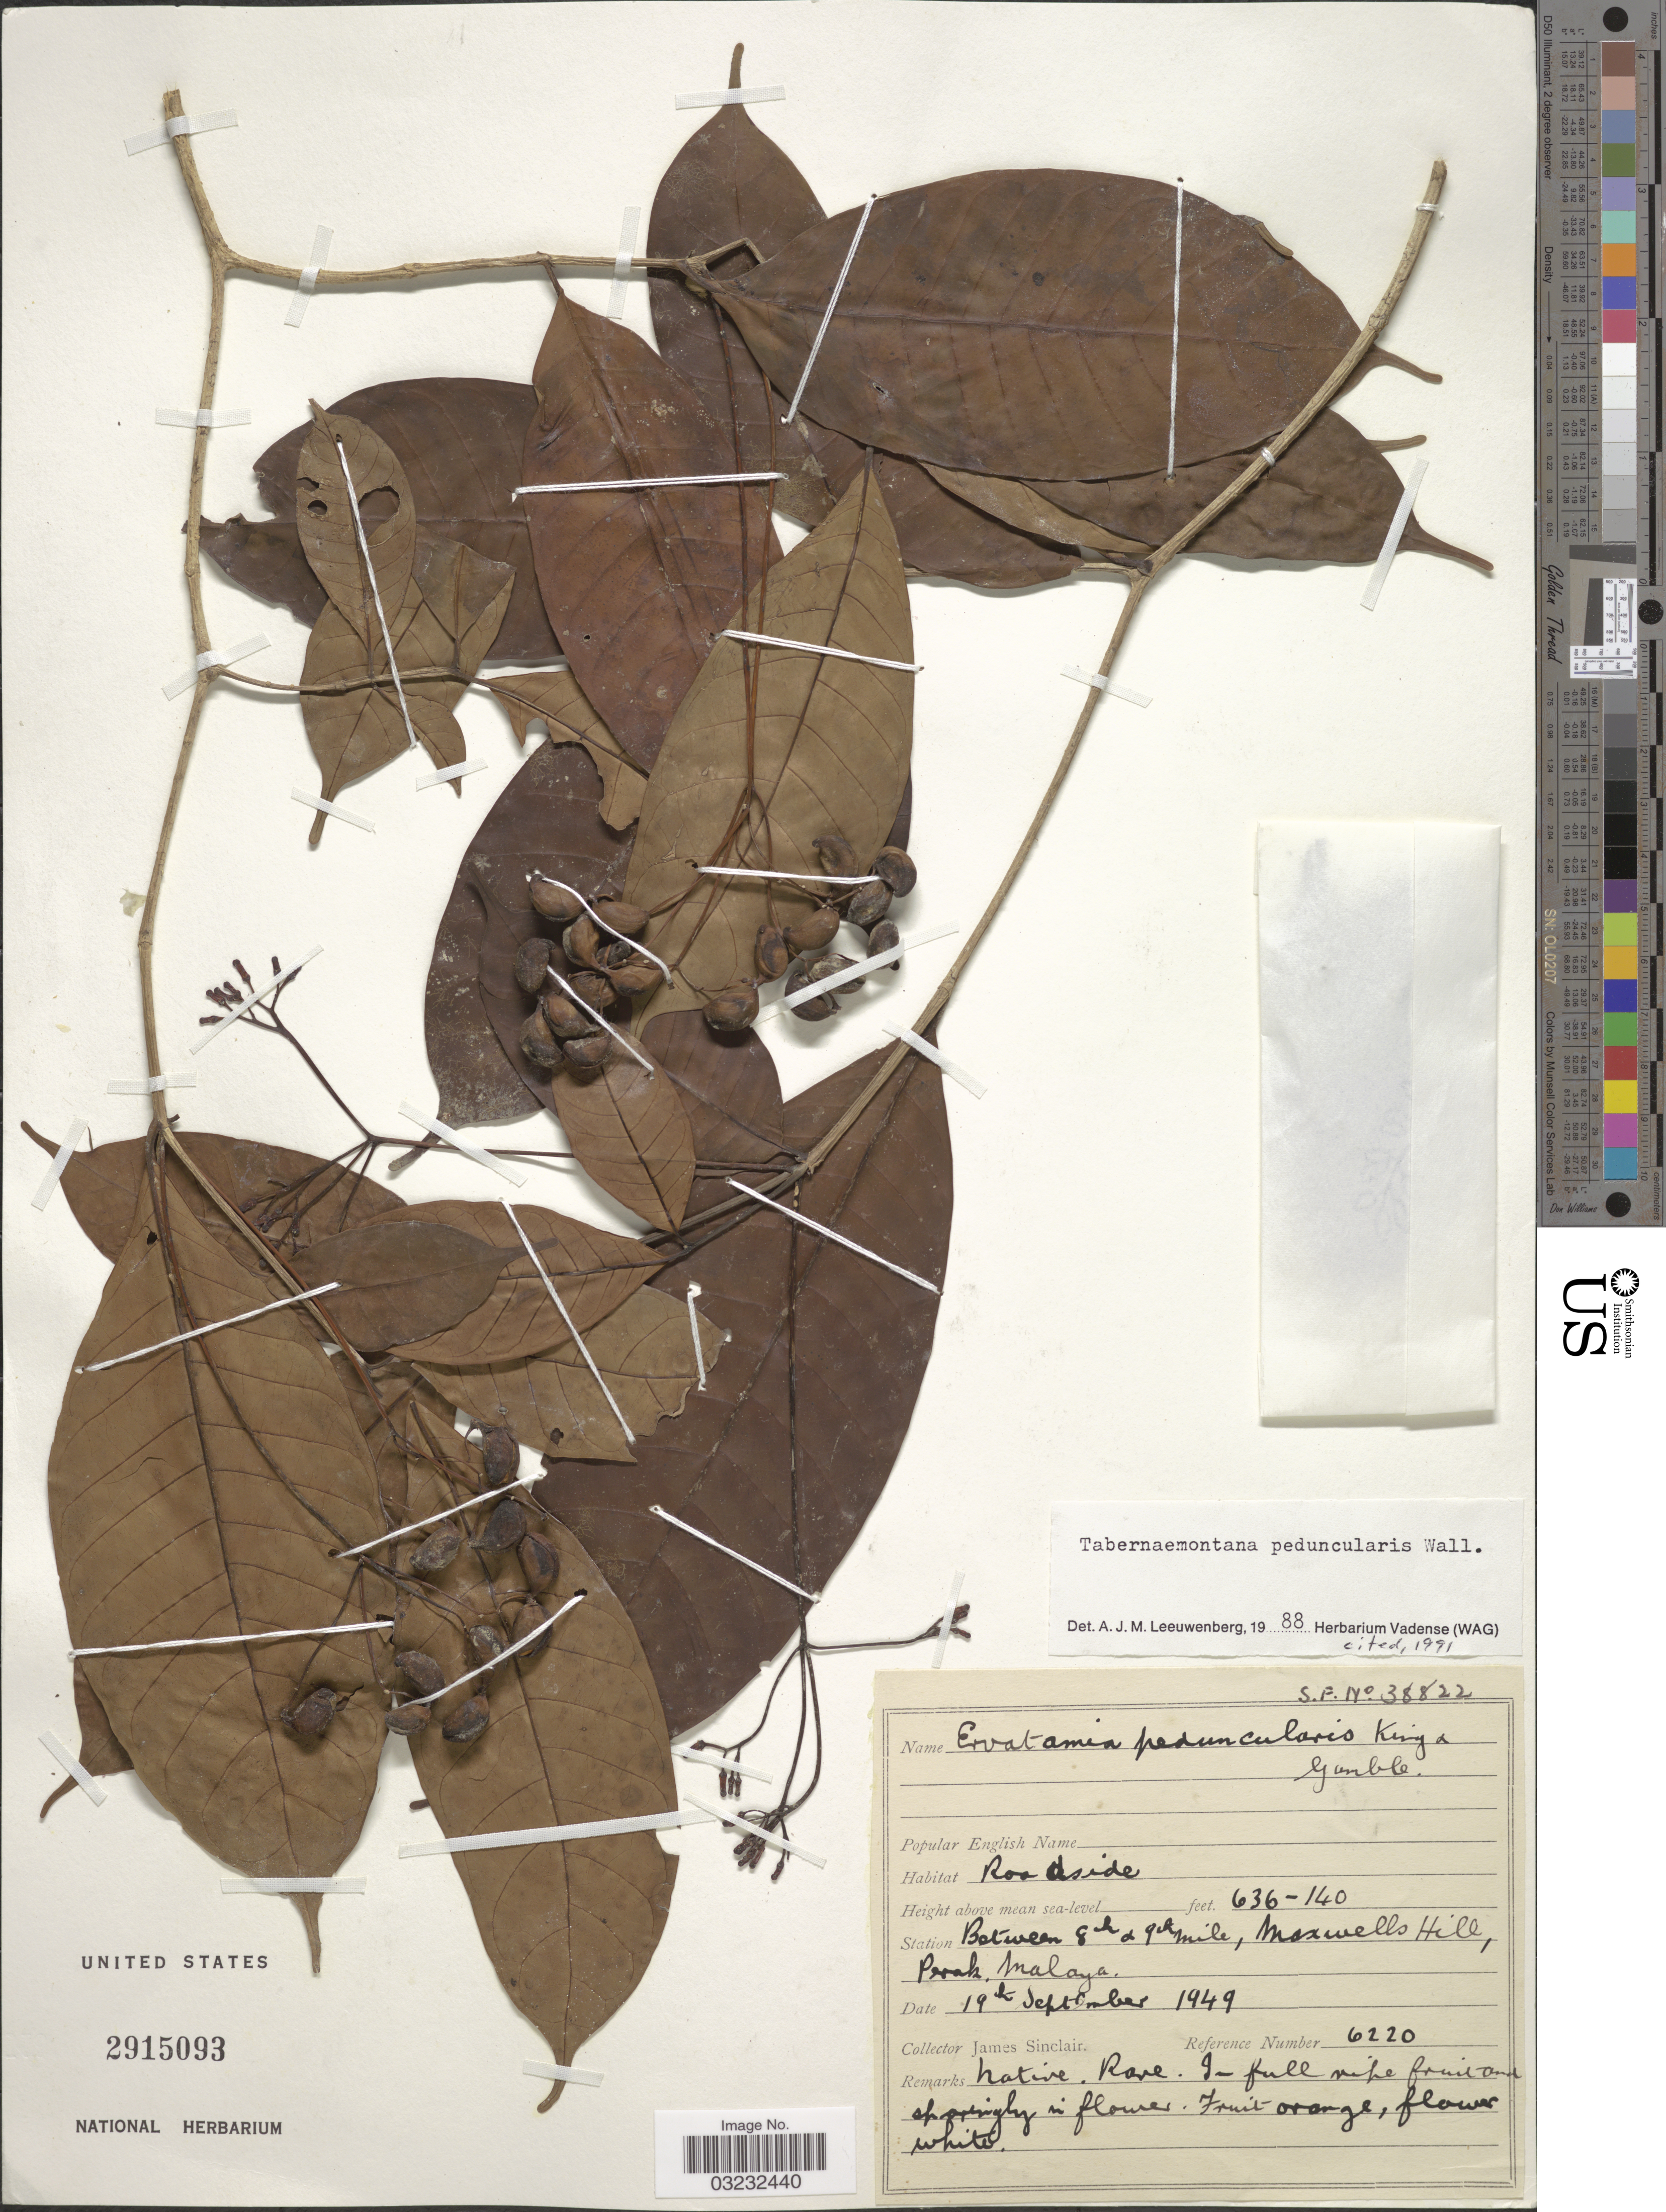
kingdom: Plantae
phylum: Tracheophyta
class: Magnoliopsida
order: Gentianales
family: Apocynaceae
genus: Tabernaemontana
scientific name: Tabernaemontana peduncularis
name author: Wall.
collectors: J. Sinclair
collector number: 6220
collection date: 1949-09-19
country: Malaysia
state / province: Perak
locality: Station Between 8th & 9th mile, Maxwells Hill, Perak. Malaya.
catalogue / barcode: US 2915093